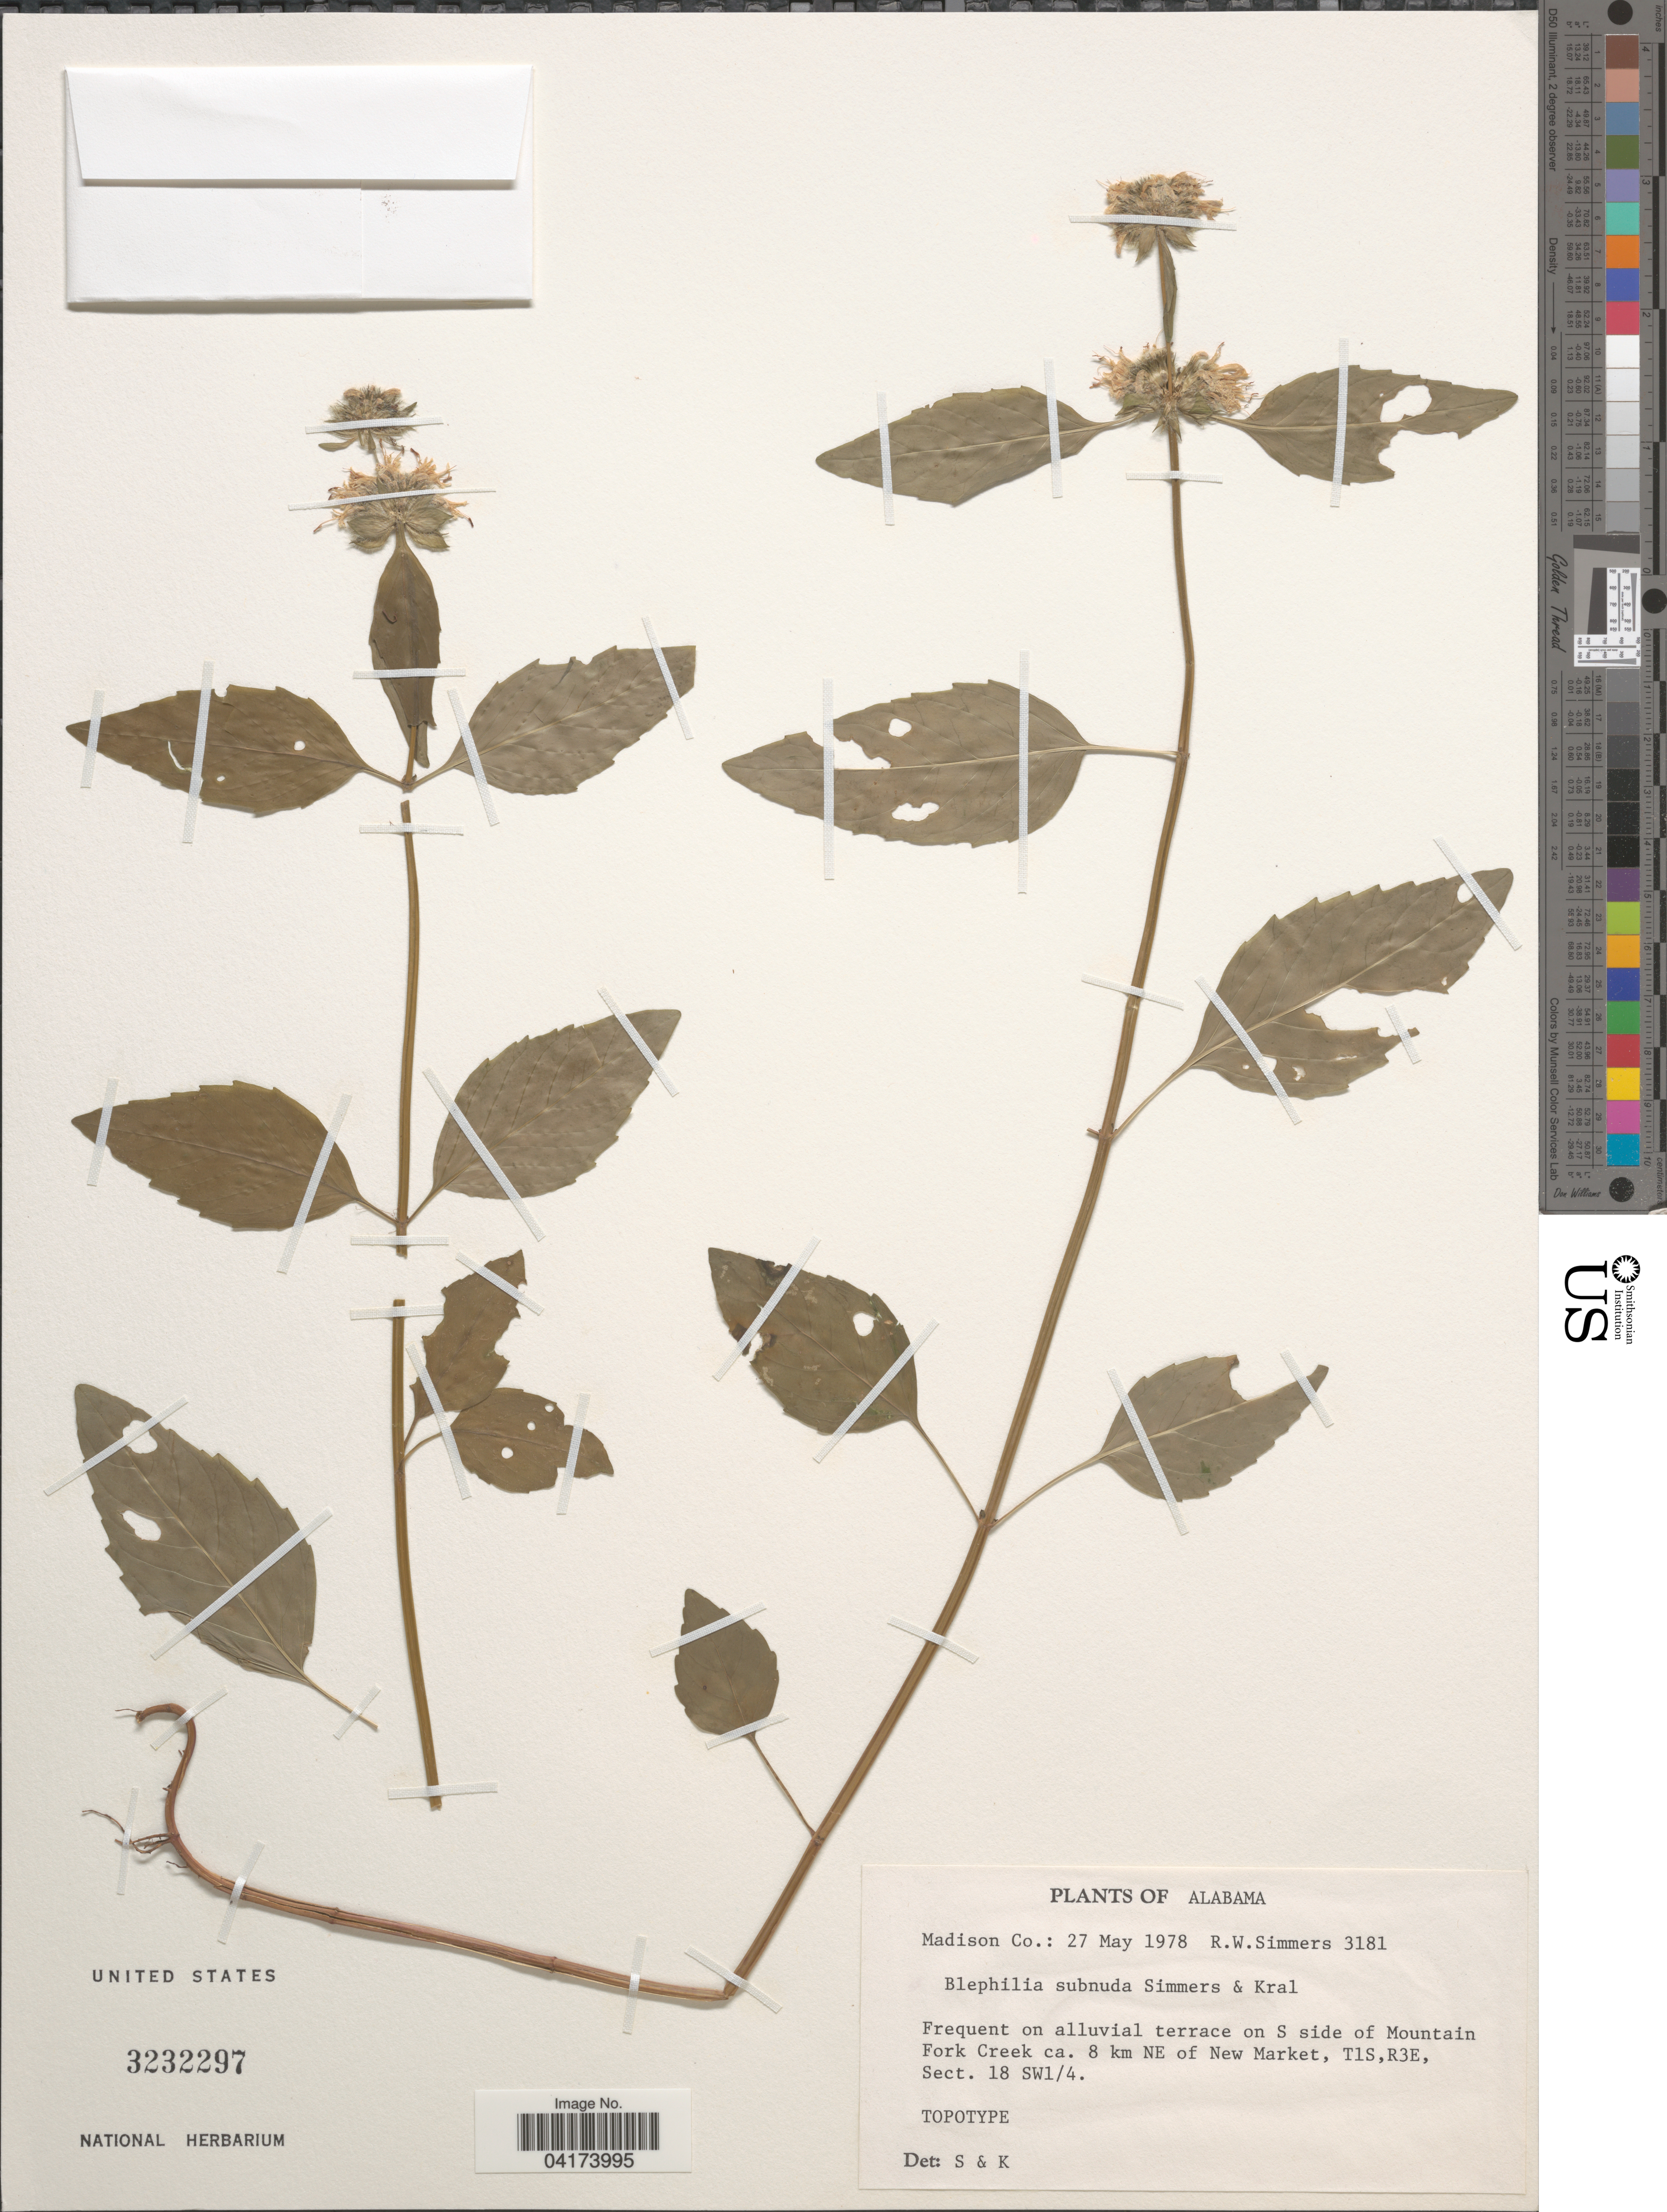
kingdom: Plantae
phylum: Tracheophyta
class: Magnoliopsida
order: Lamiales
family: Lamiaceae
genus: Blephilia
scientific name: Blephilia subnuda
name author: Simmers & Kral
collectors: R. Simmers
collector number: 3181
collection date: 1978-05-27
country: United States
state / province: Alabama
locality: Madison Co. On S side of Mountain Fork Creek ca. 8 km NE of New Market, T1S, R3E, Sect. 18 SW1/4.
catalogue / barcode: US 3232297